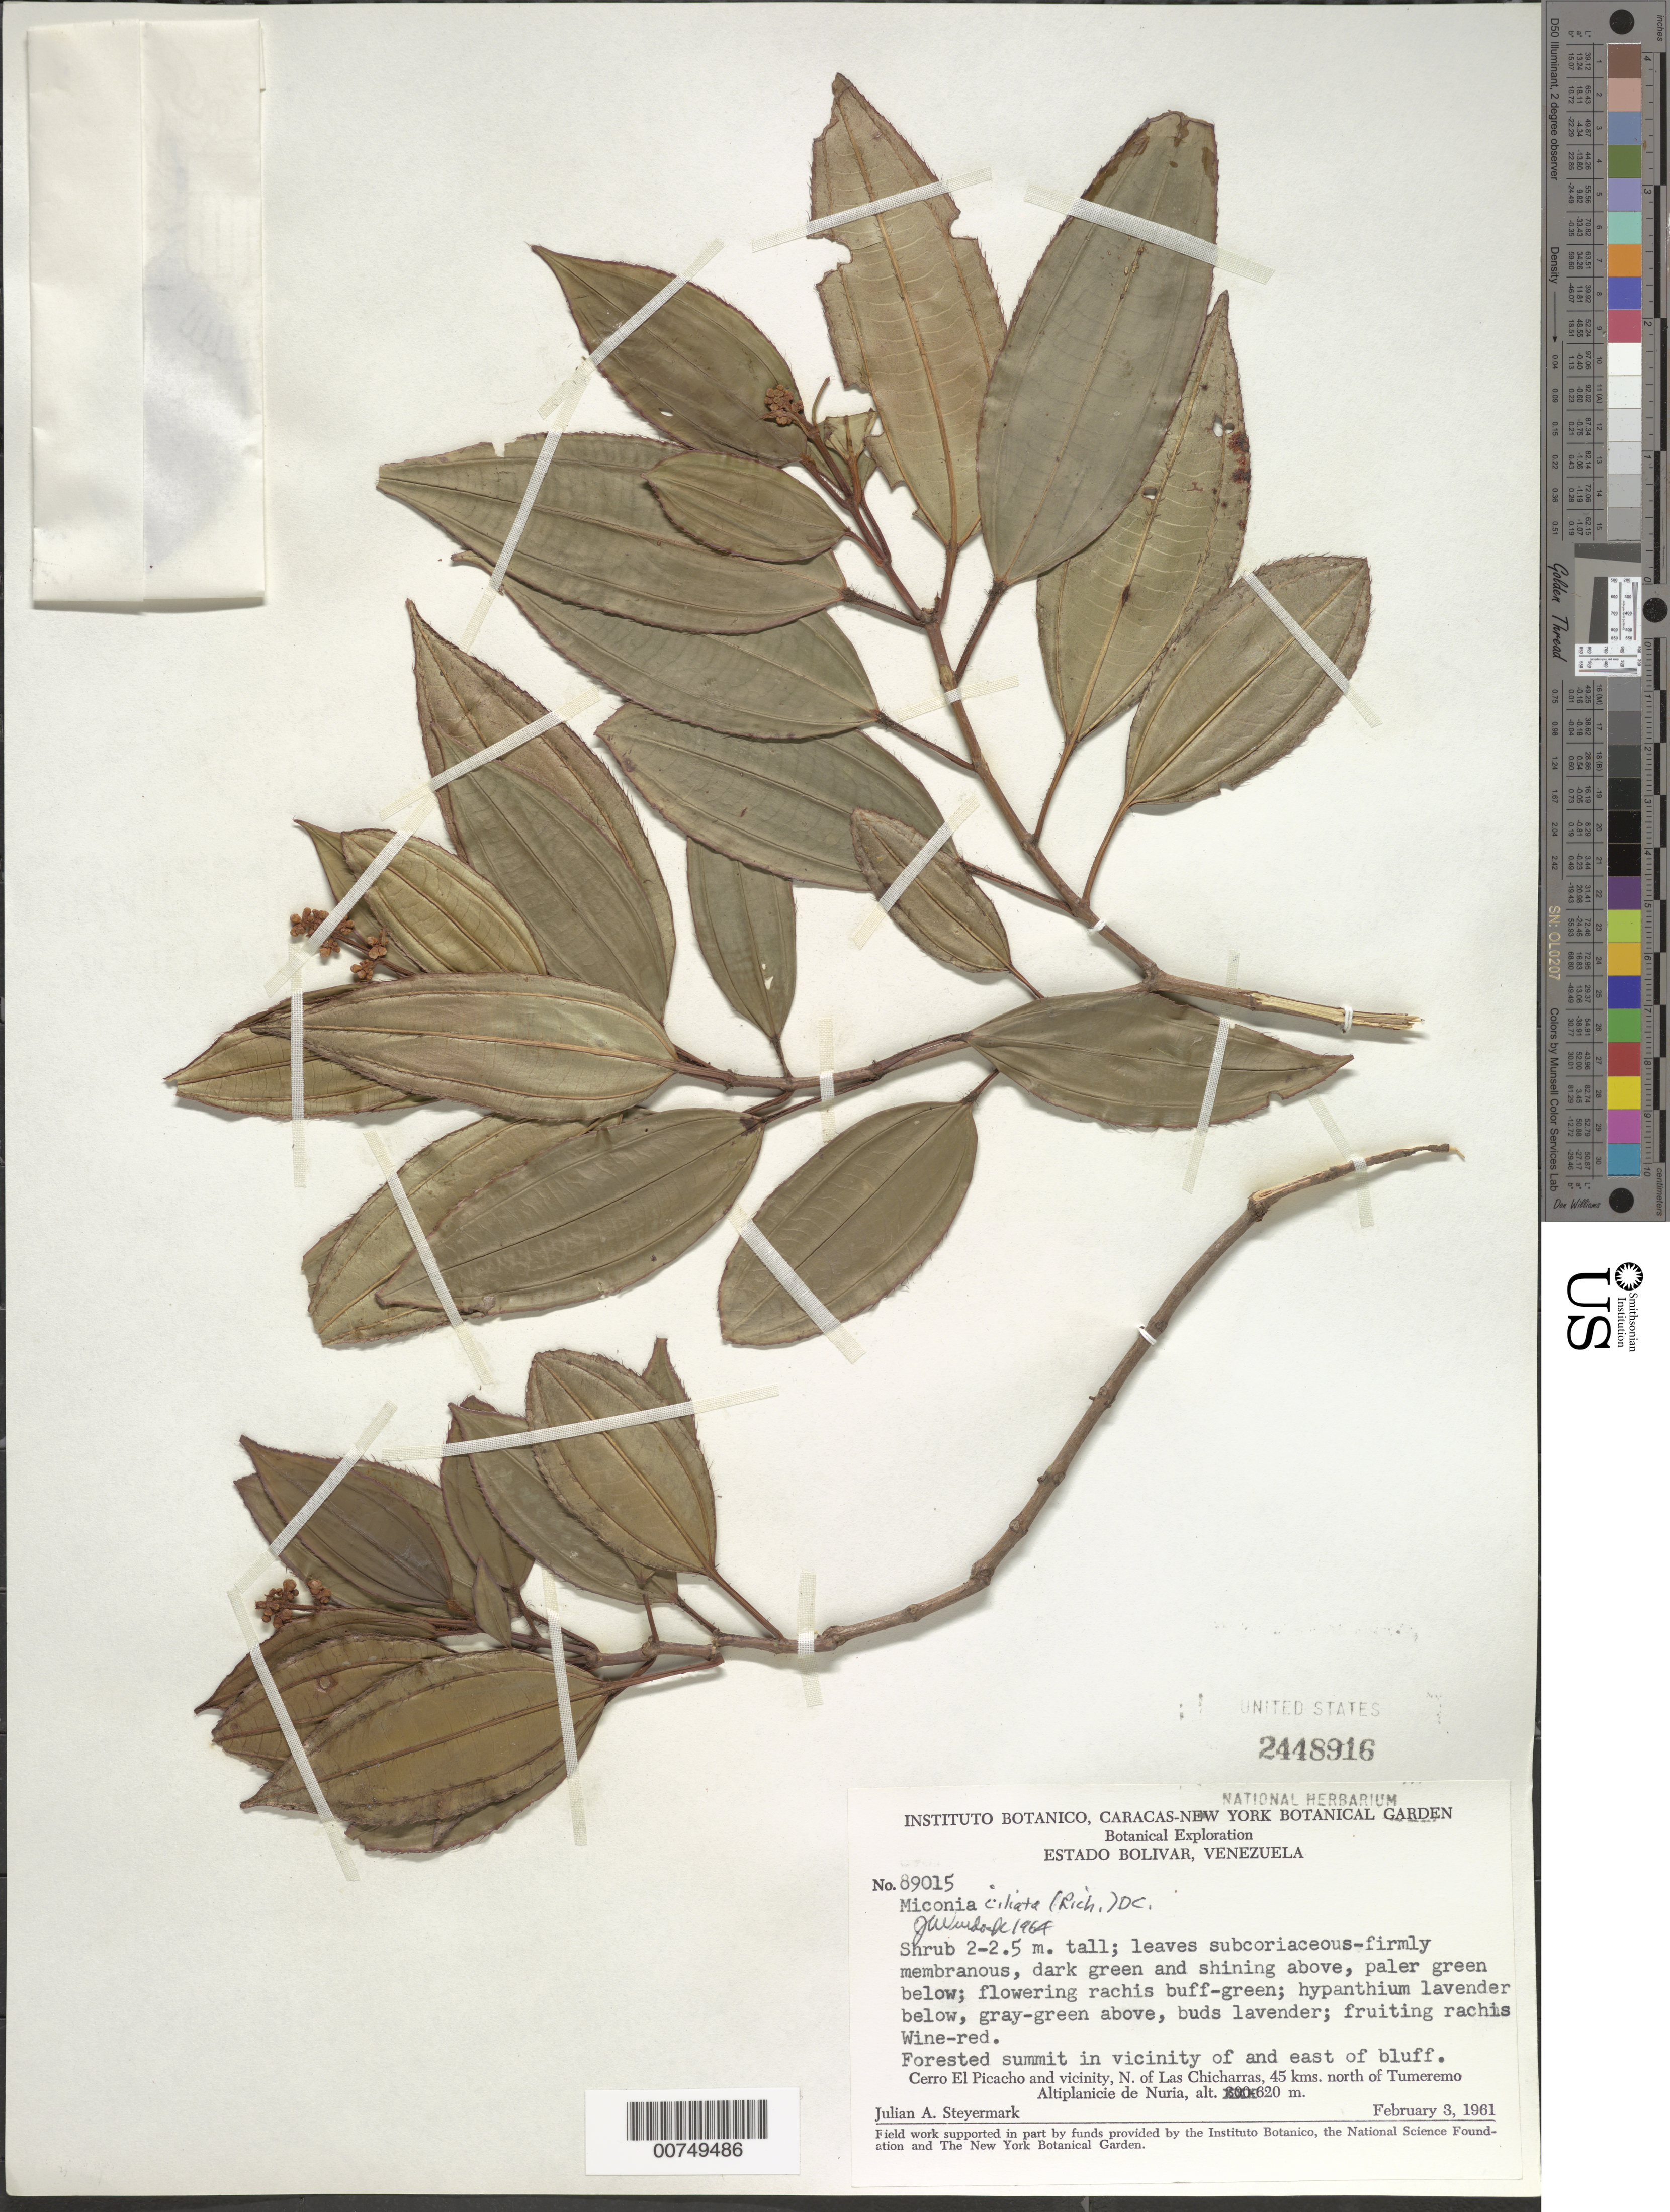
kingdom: Plantae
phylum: Tracheophyta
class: Magnoliopsida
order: Myrtales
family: Melastomataceae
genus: Miconia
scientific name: Miconia ciliata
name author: (Rich.) DC.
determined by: Wurdack, John J., (US), US (UNITED STATES)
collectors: J. Steyermark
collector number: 89015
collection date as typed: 3-Feb-61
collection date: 1961-02-03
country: Venezuela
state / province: Bolívar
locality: Cerro El Picacho, N of Las Chicharras, 45 km N of Tumeremo, Altiplanicie de Nuria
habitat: Forested summit in vic of and east of bluff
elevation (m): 300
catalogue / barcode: US 2448916